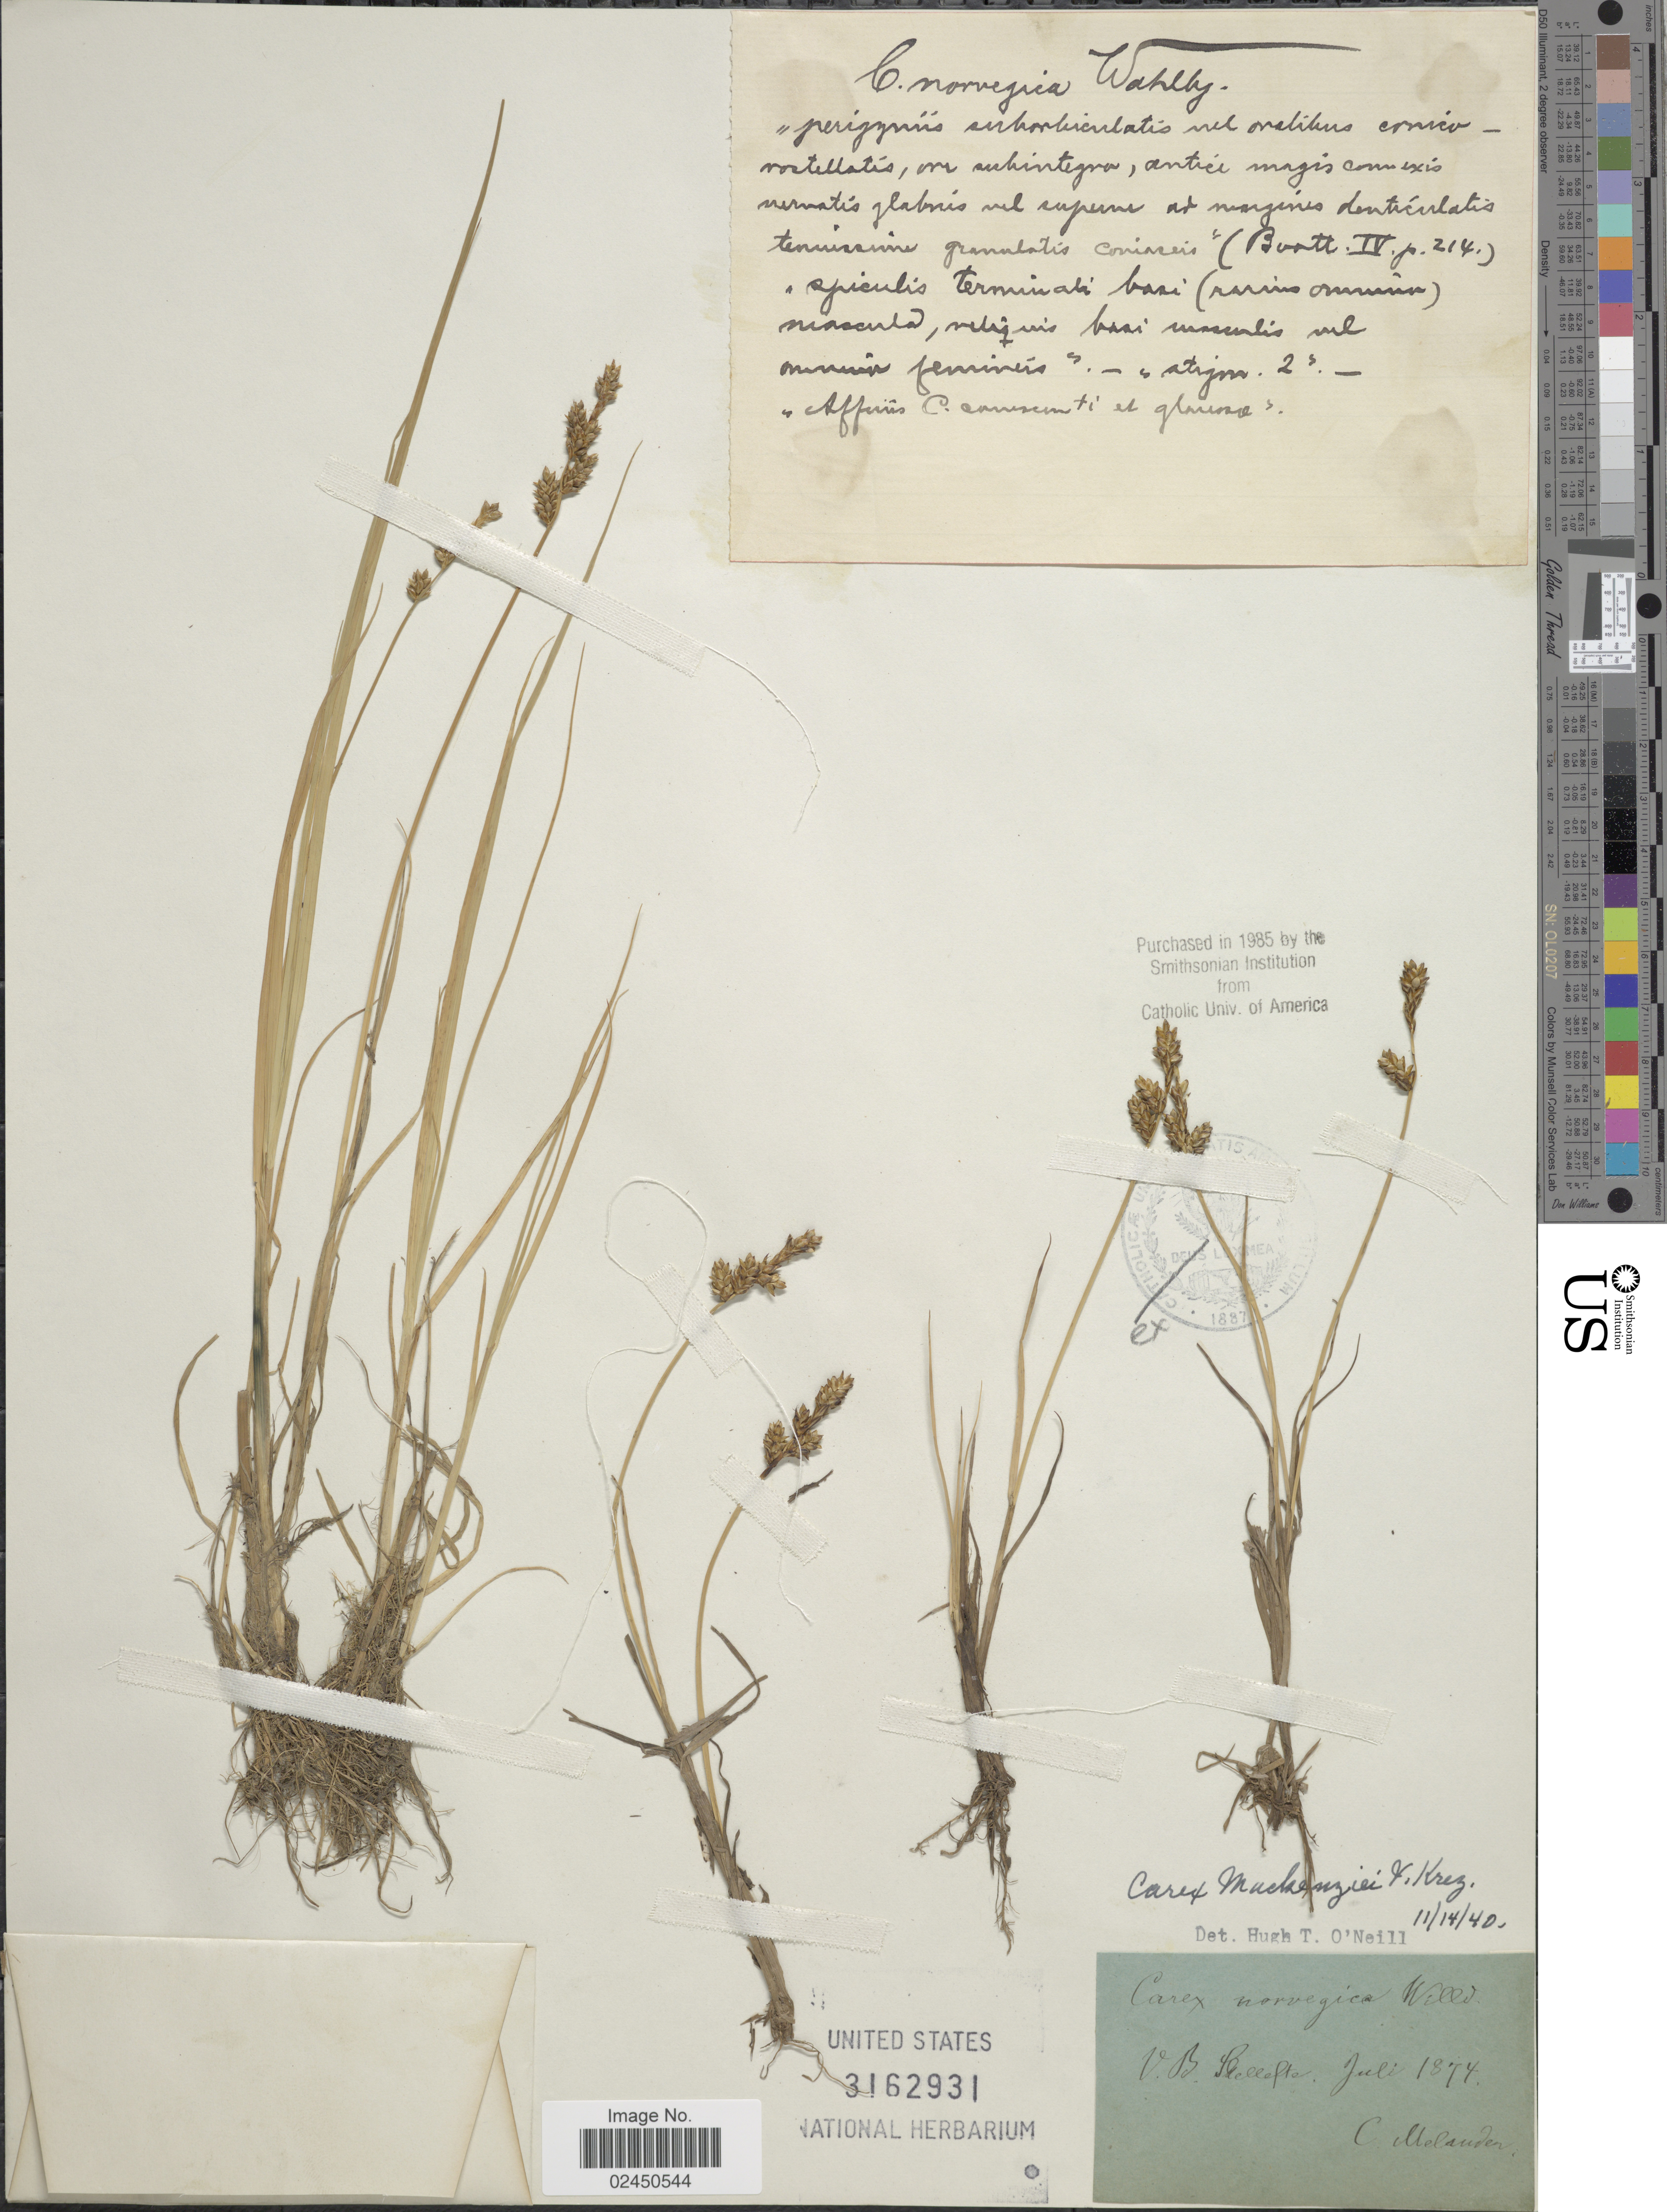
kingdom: Plantae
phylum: Tracheophyta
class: Liliopsida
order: Poales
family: Cyperaceae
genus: Carex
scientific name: Carex mackenziei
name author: V.I. Krecz.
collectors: C. Melander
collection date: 1874-07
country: Sweden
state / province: Västerbotten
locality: V.B. Skelleftea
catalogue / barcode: US 3162931